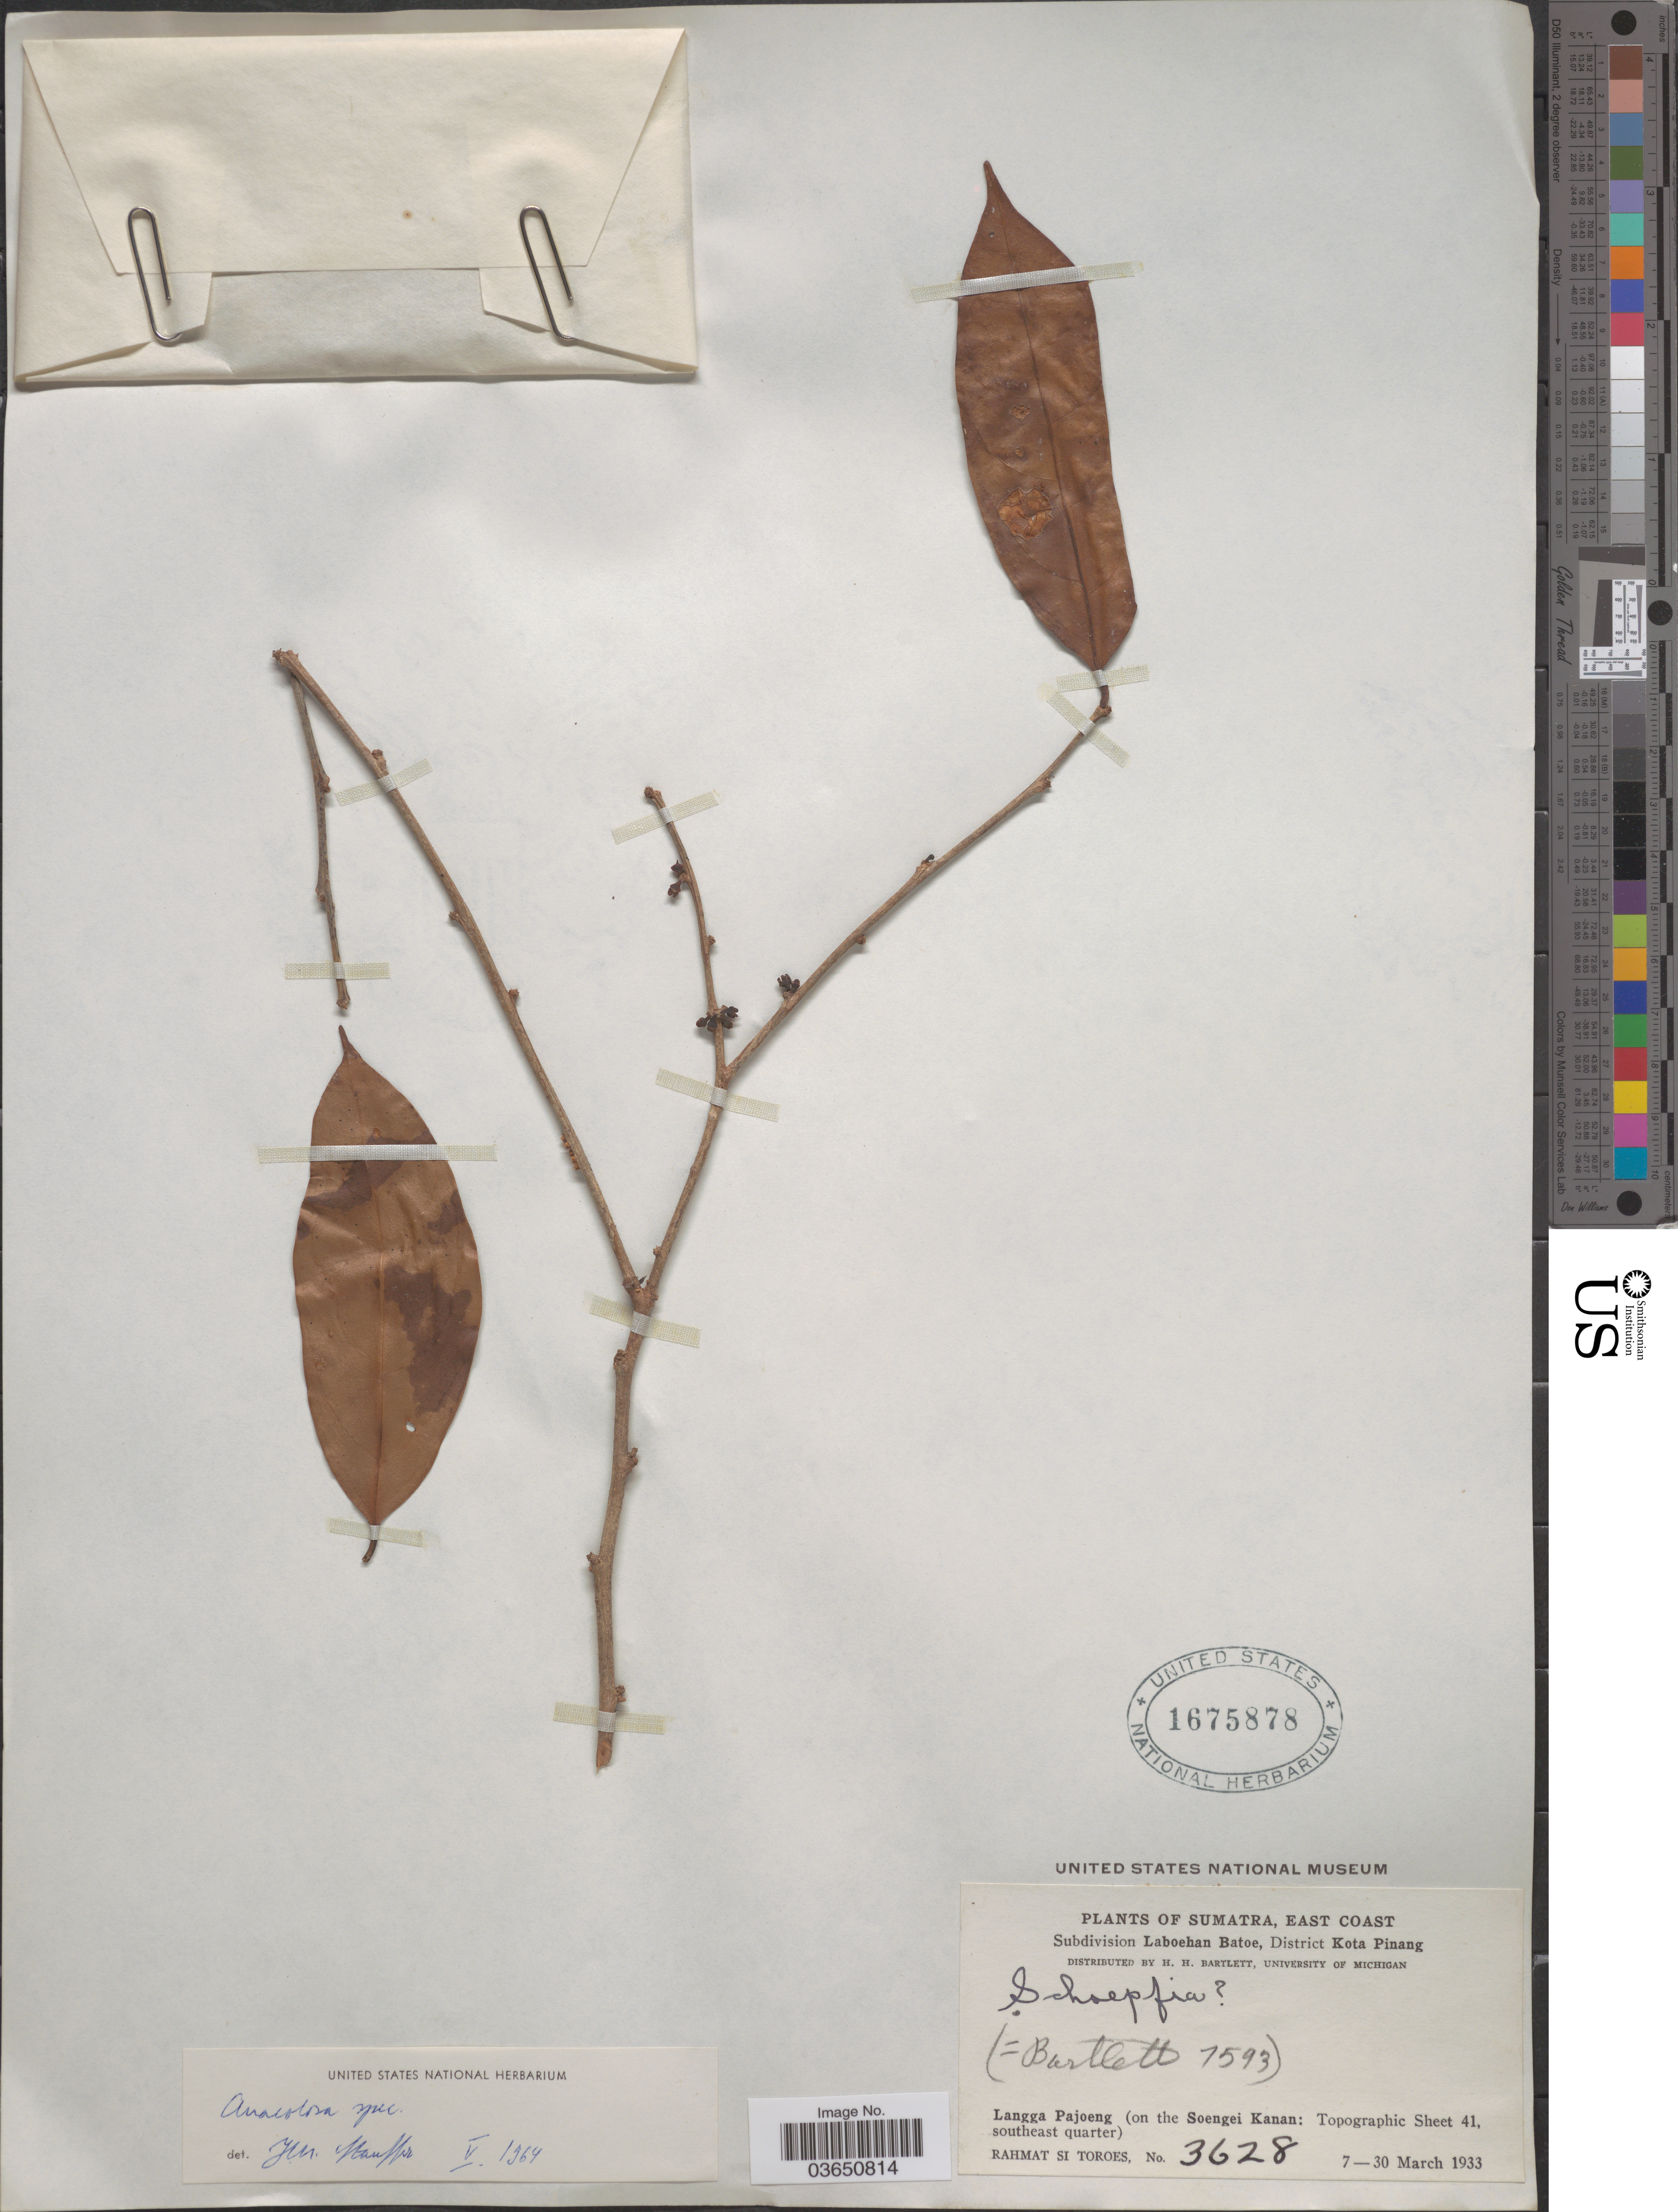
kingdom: Plantae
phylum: Tracheophyta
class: Magnoliopsida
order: Santalales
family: Aptandraceae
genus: Anacolosa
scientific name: Anacolosa sp.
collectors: Rahmat Si Boeea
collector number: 3628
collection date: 1933-03-07/1933-03-30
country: Indonesia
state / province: Sumatra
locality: East Coast. Subdivision Laboehan Batoe, District Kota Pinang. Langga Pajoeng (on the Soengei Kanan: Topographic Sheet 41, southeast quarter).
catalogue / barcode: US 1675878